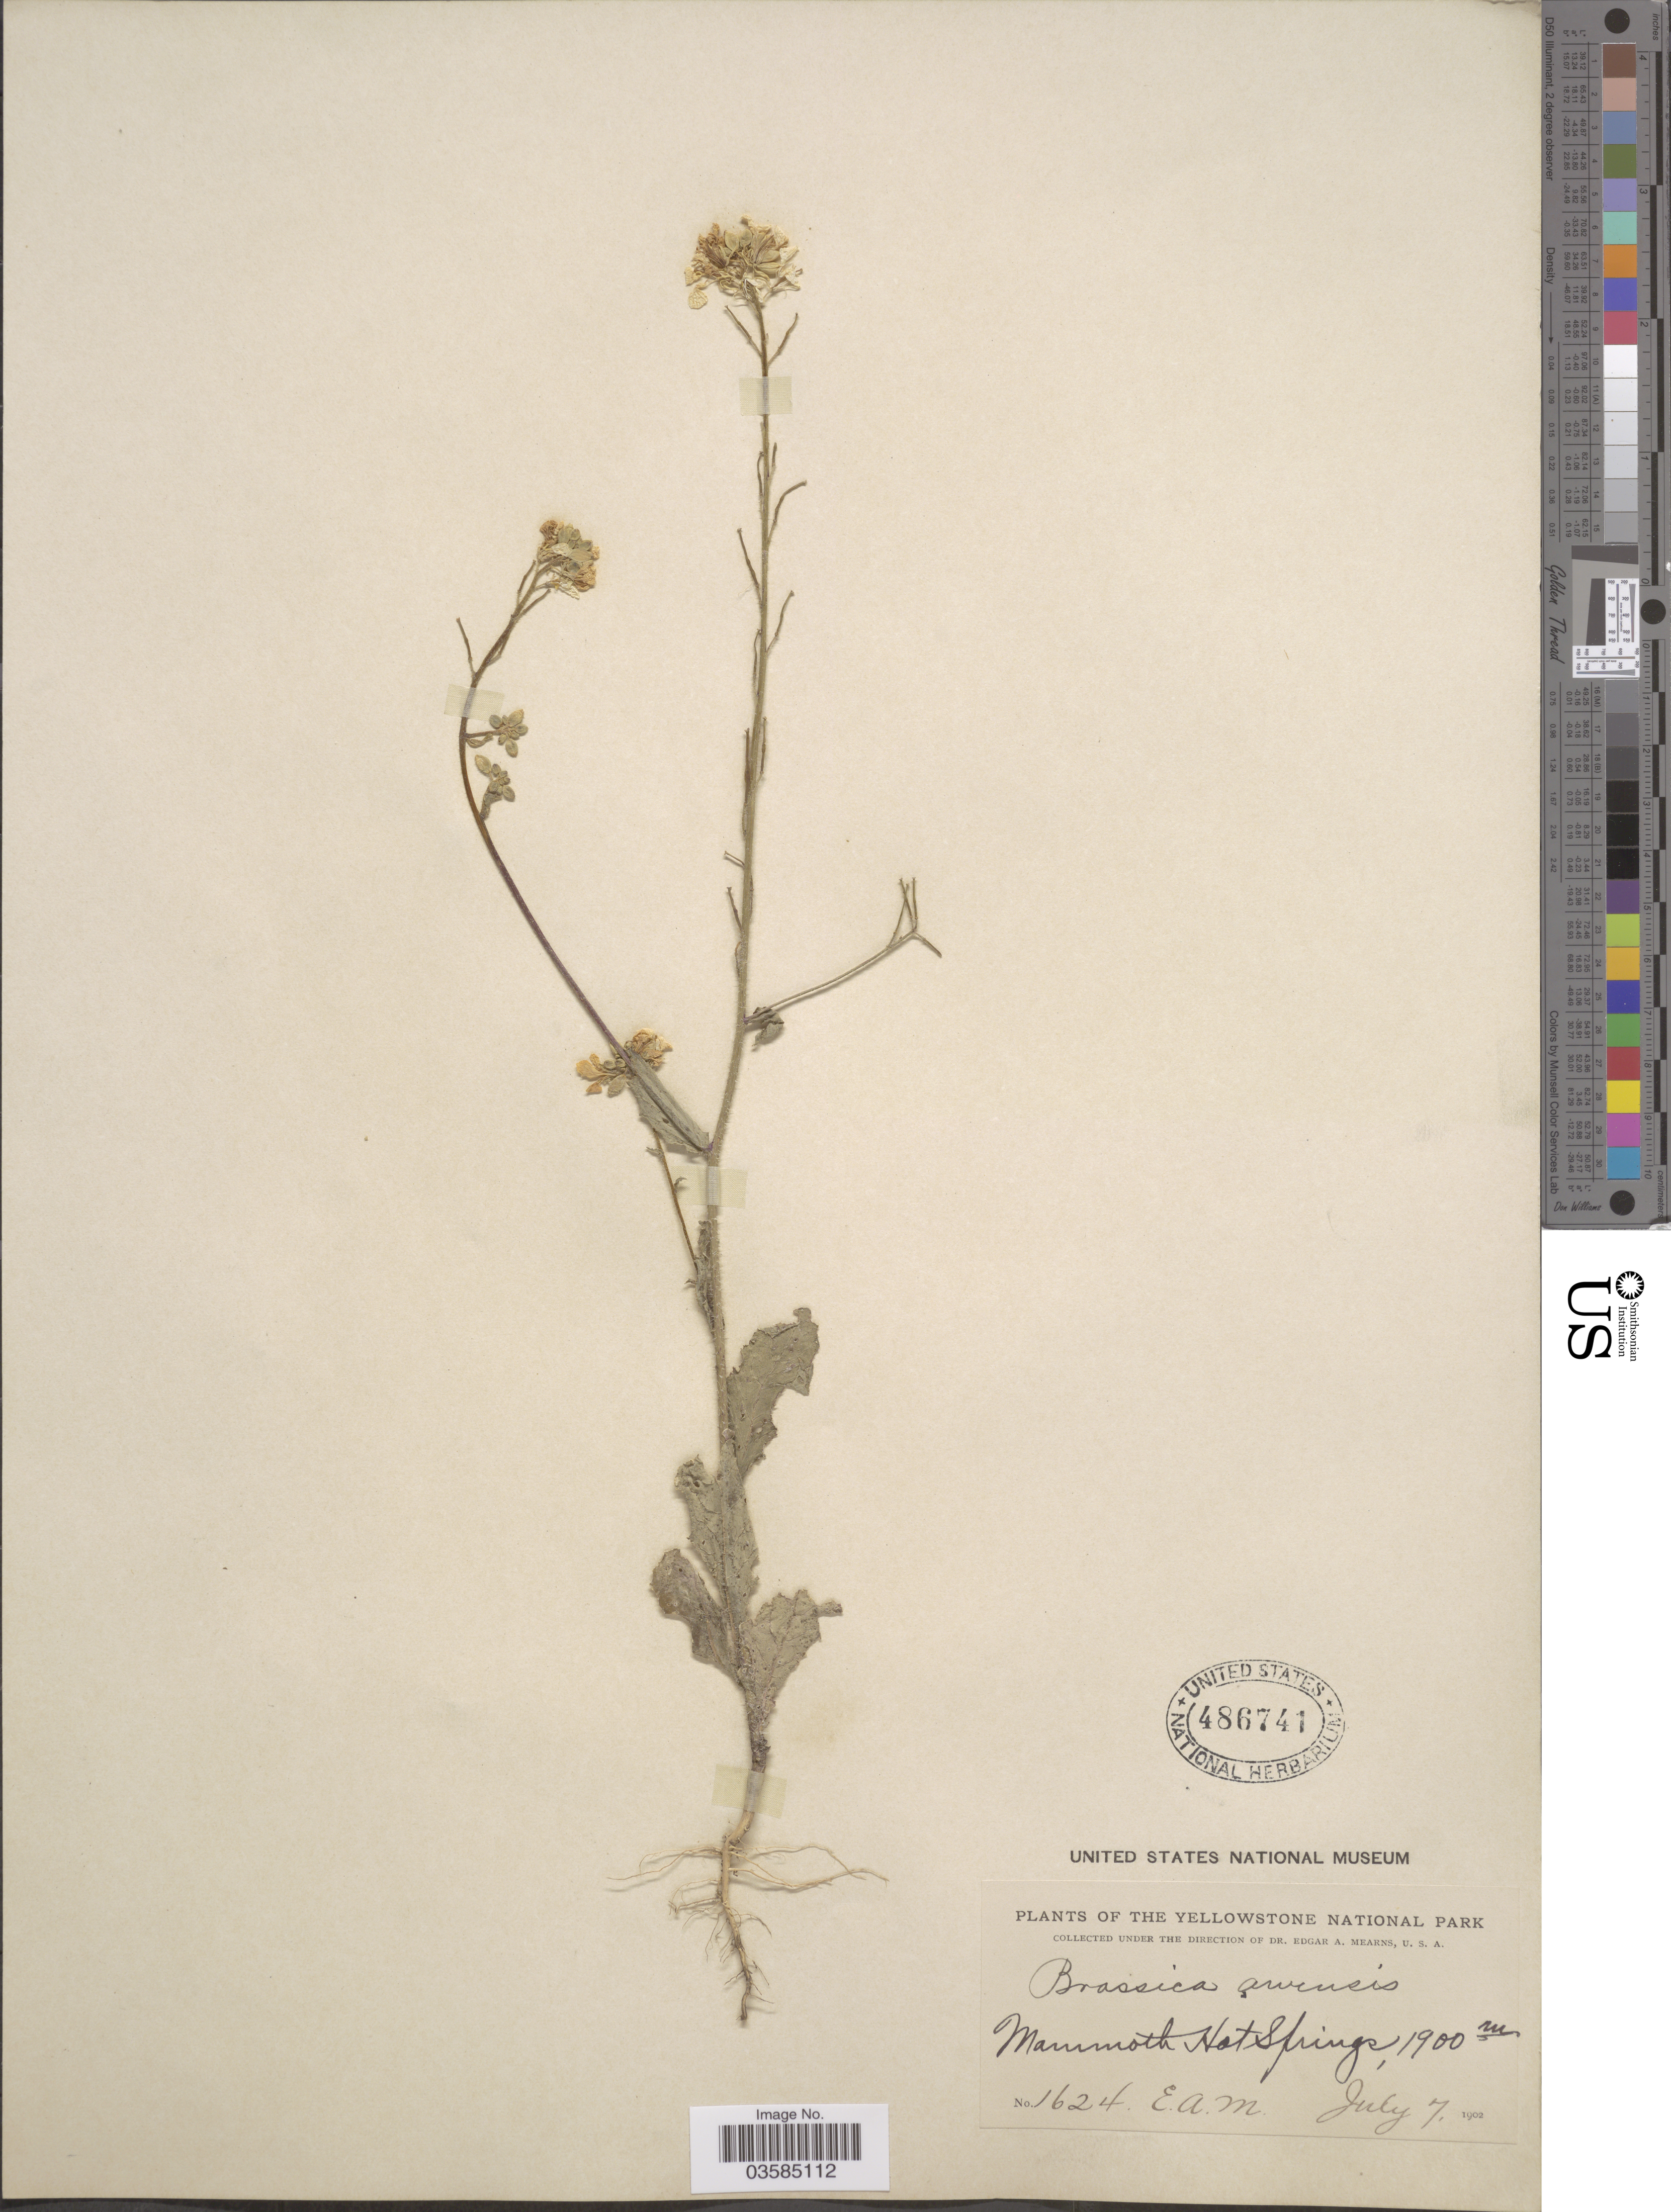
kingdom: Plantae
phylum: Tracheophyta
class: Magnoliopsida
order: Brassicales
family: Brassicaceae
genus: Brassica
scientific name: Brassica kaber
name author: (DC.) L.C. Wheeler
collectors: E. A. Mearns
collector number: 1624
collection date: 1902-07-07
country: United States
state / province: Wyoming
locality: The Yellowstone National Park. Mammoth Hotsprings.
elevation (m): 1900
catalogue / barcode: US 486741